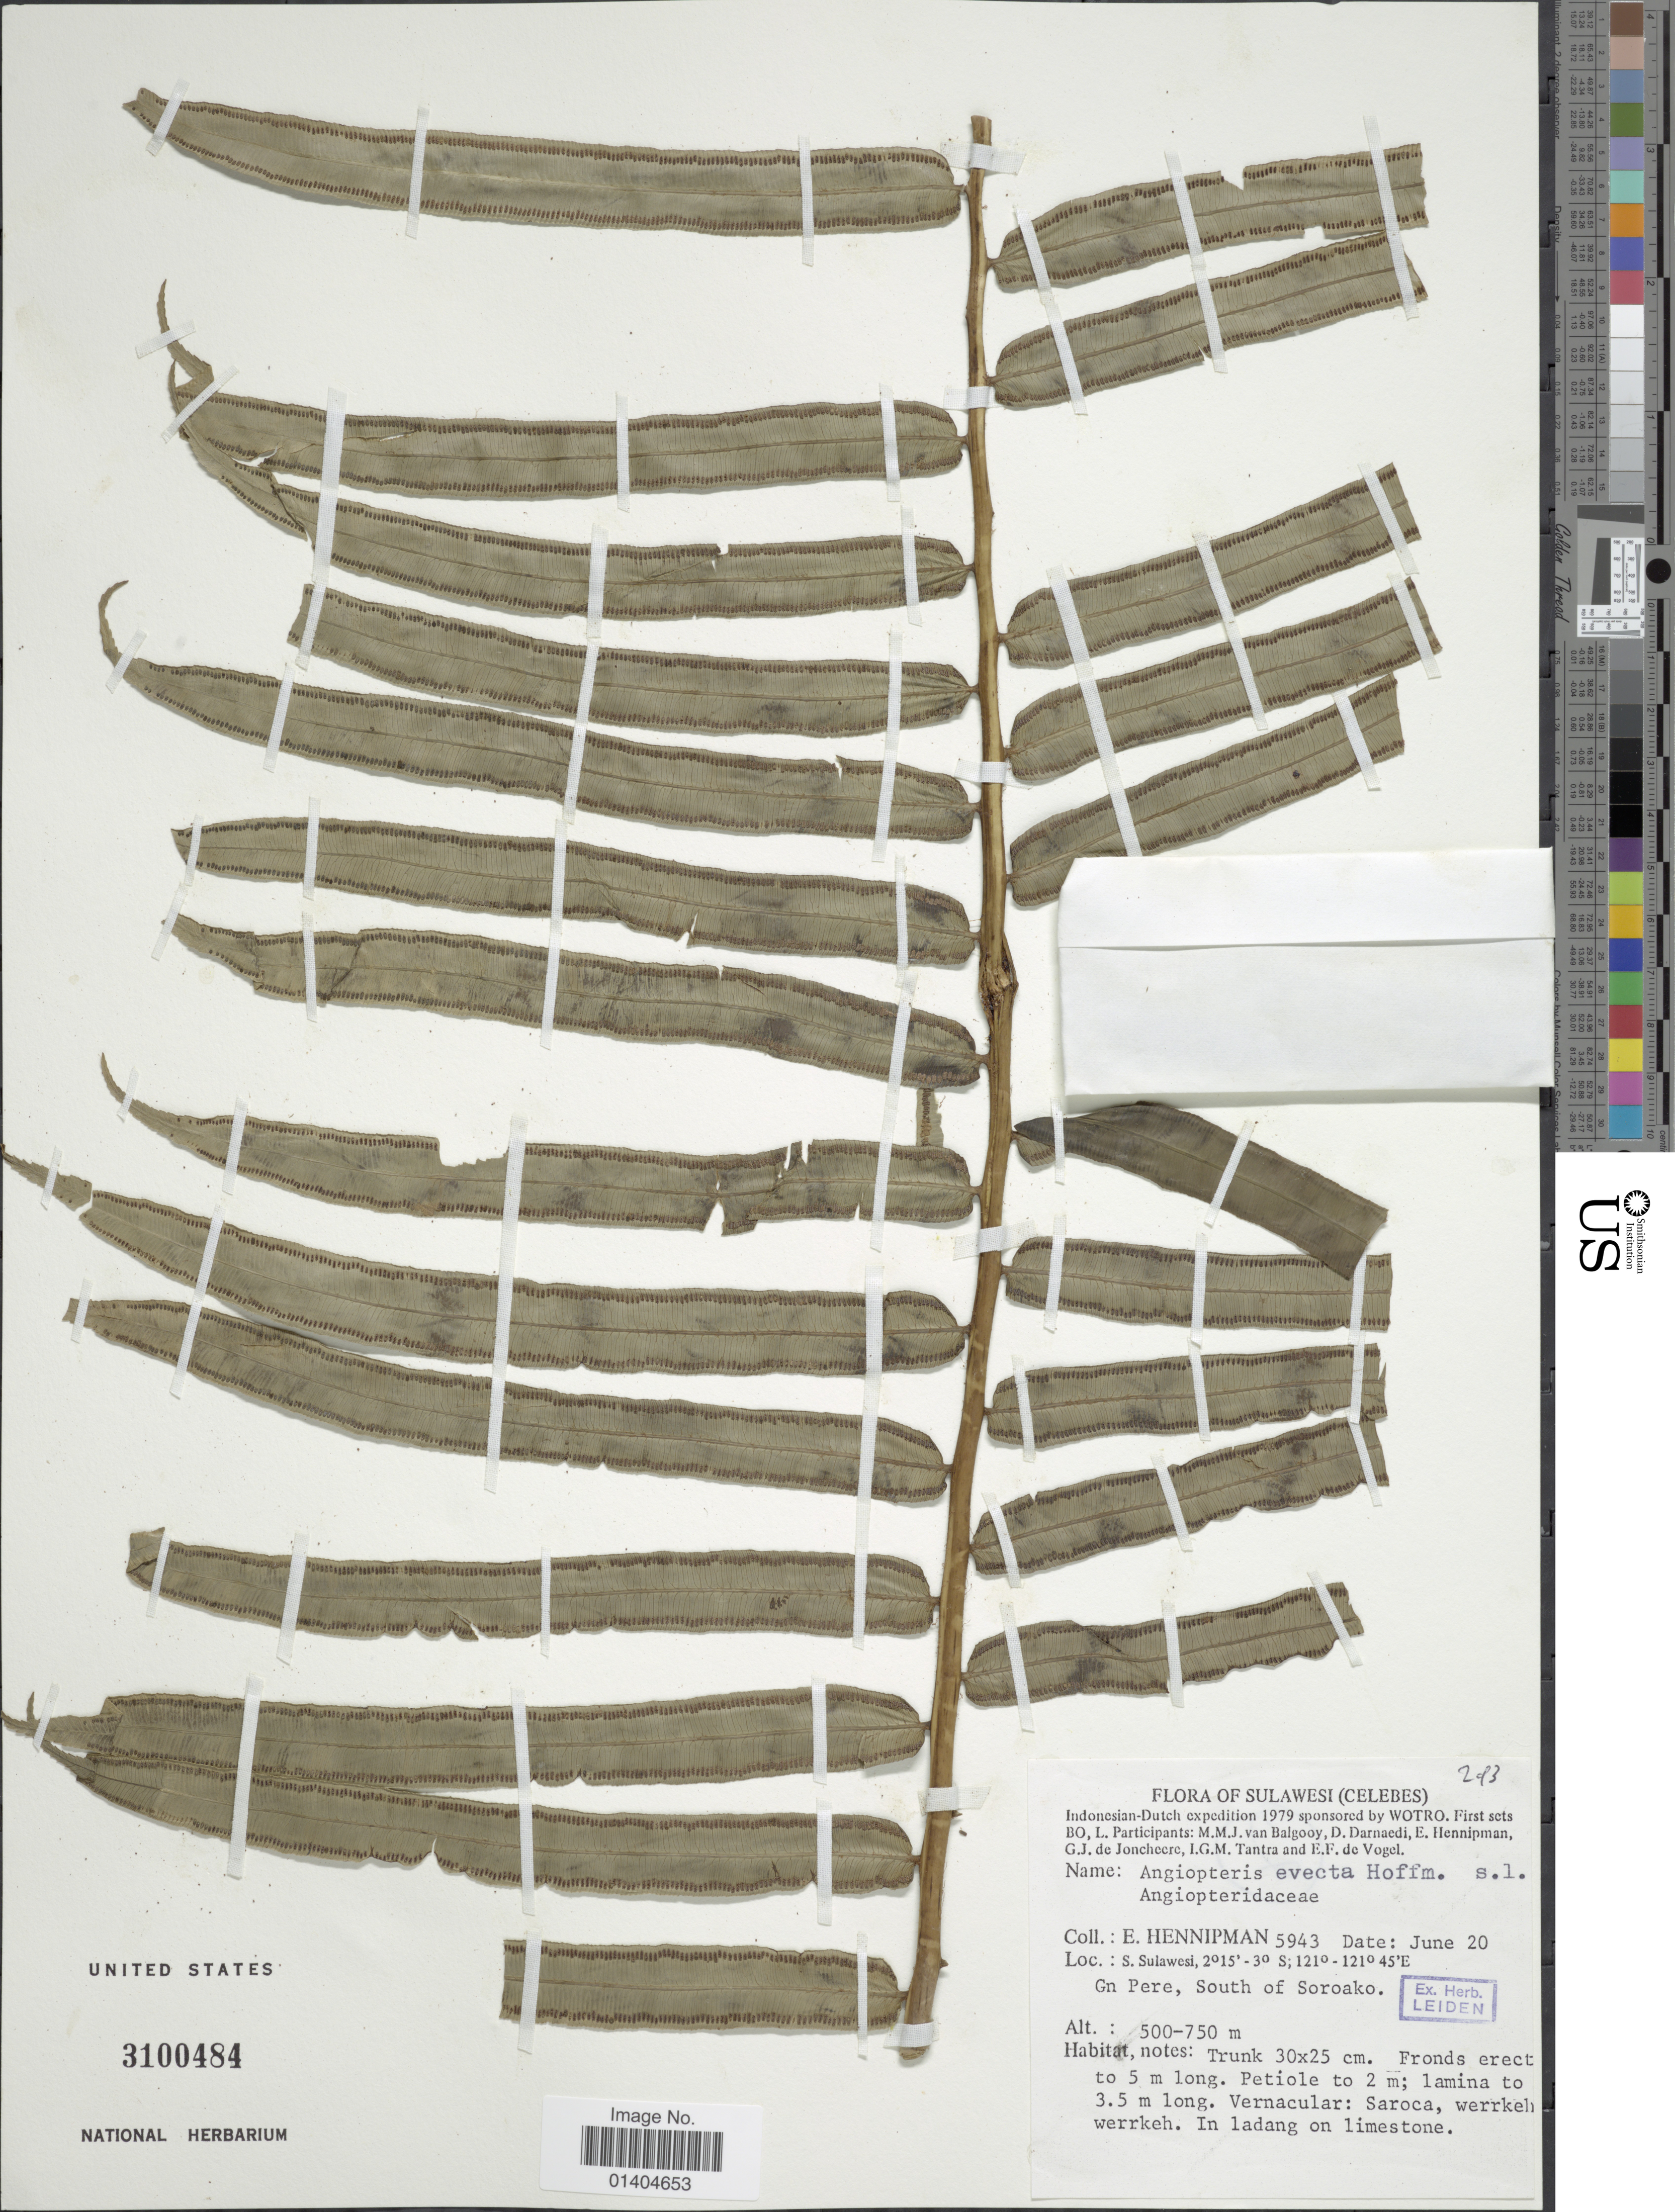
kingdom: Plantae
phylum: Tracheophyta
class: Polypodiopsida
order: Marattiales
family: Marattiaceae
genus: Angiopteris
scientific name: Angiopteris evecta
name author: (G. Forst.) Hoffm.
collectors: E. Hennipman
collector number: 5943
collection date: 1979-06-20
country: Indonesia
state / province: Sulawesi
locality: Celebes. S. Sulawesi, Gn Pere, South of Soroako.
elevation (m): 500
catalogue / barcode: US 3100484